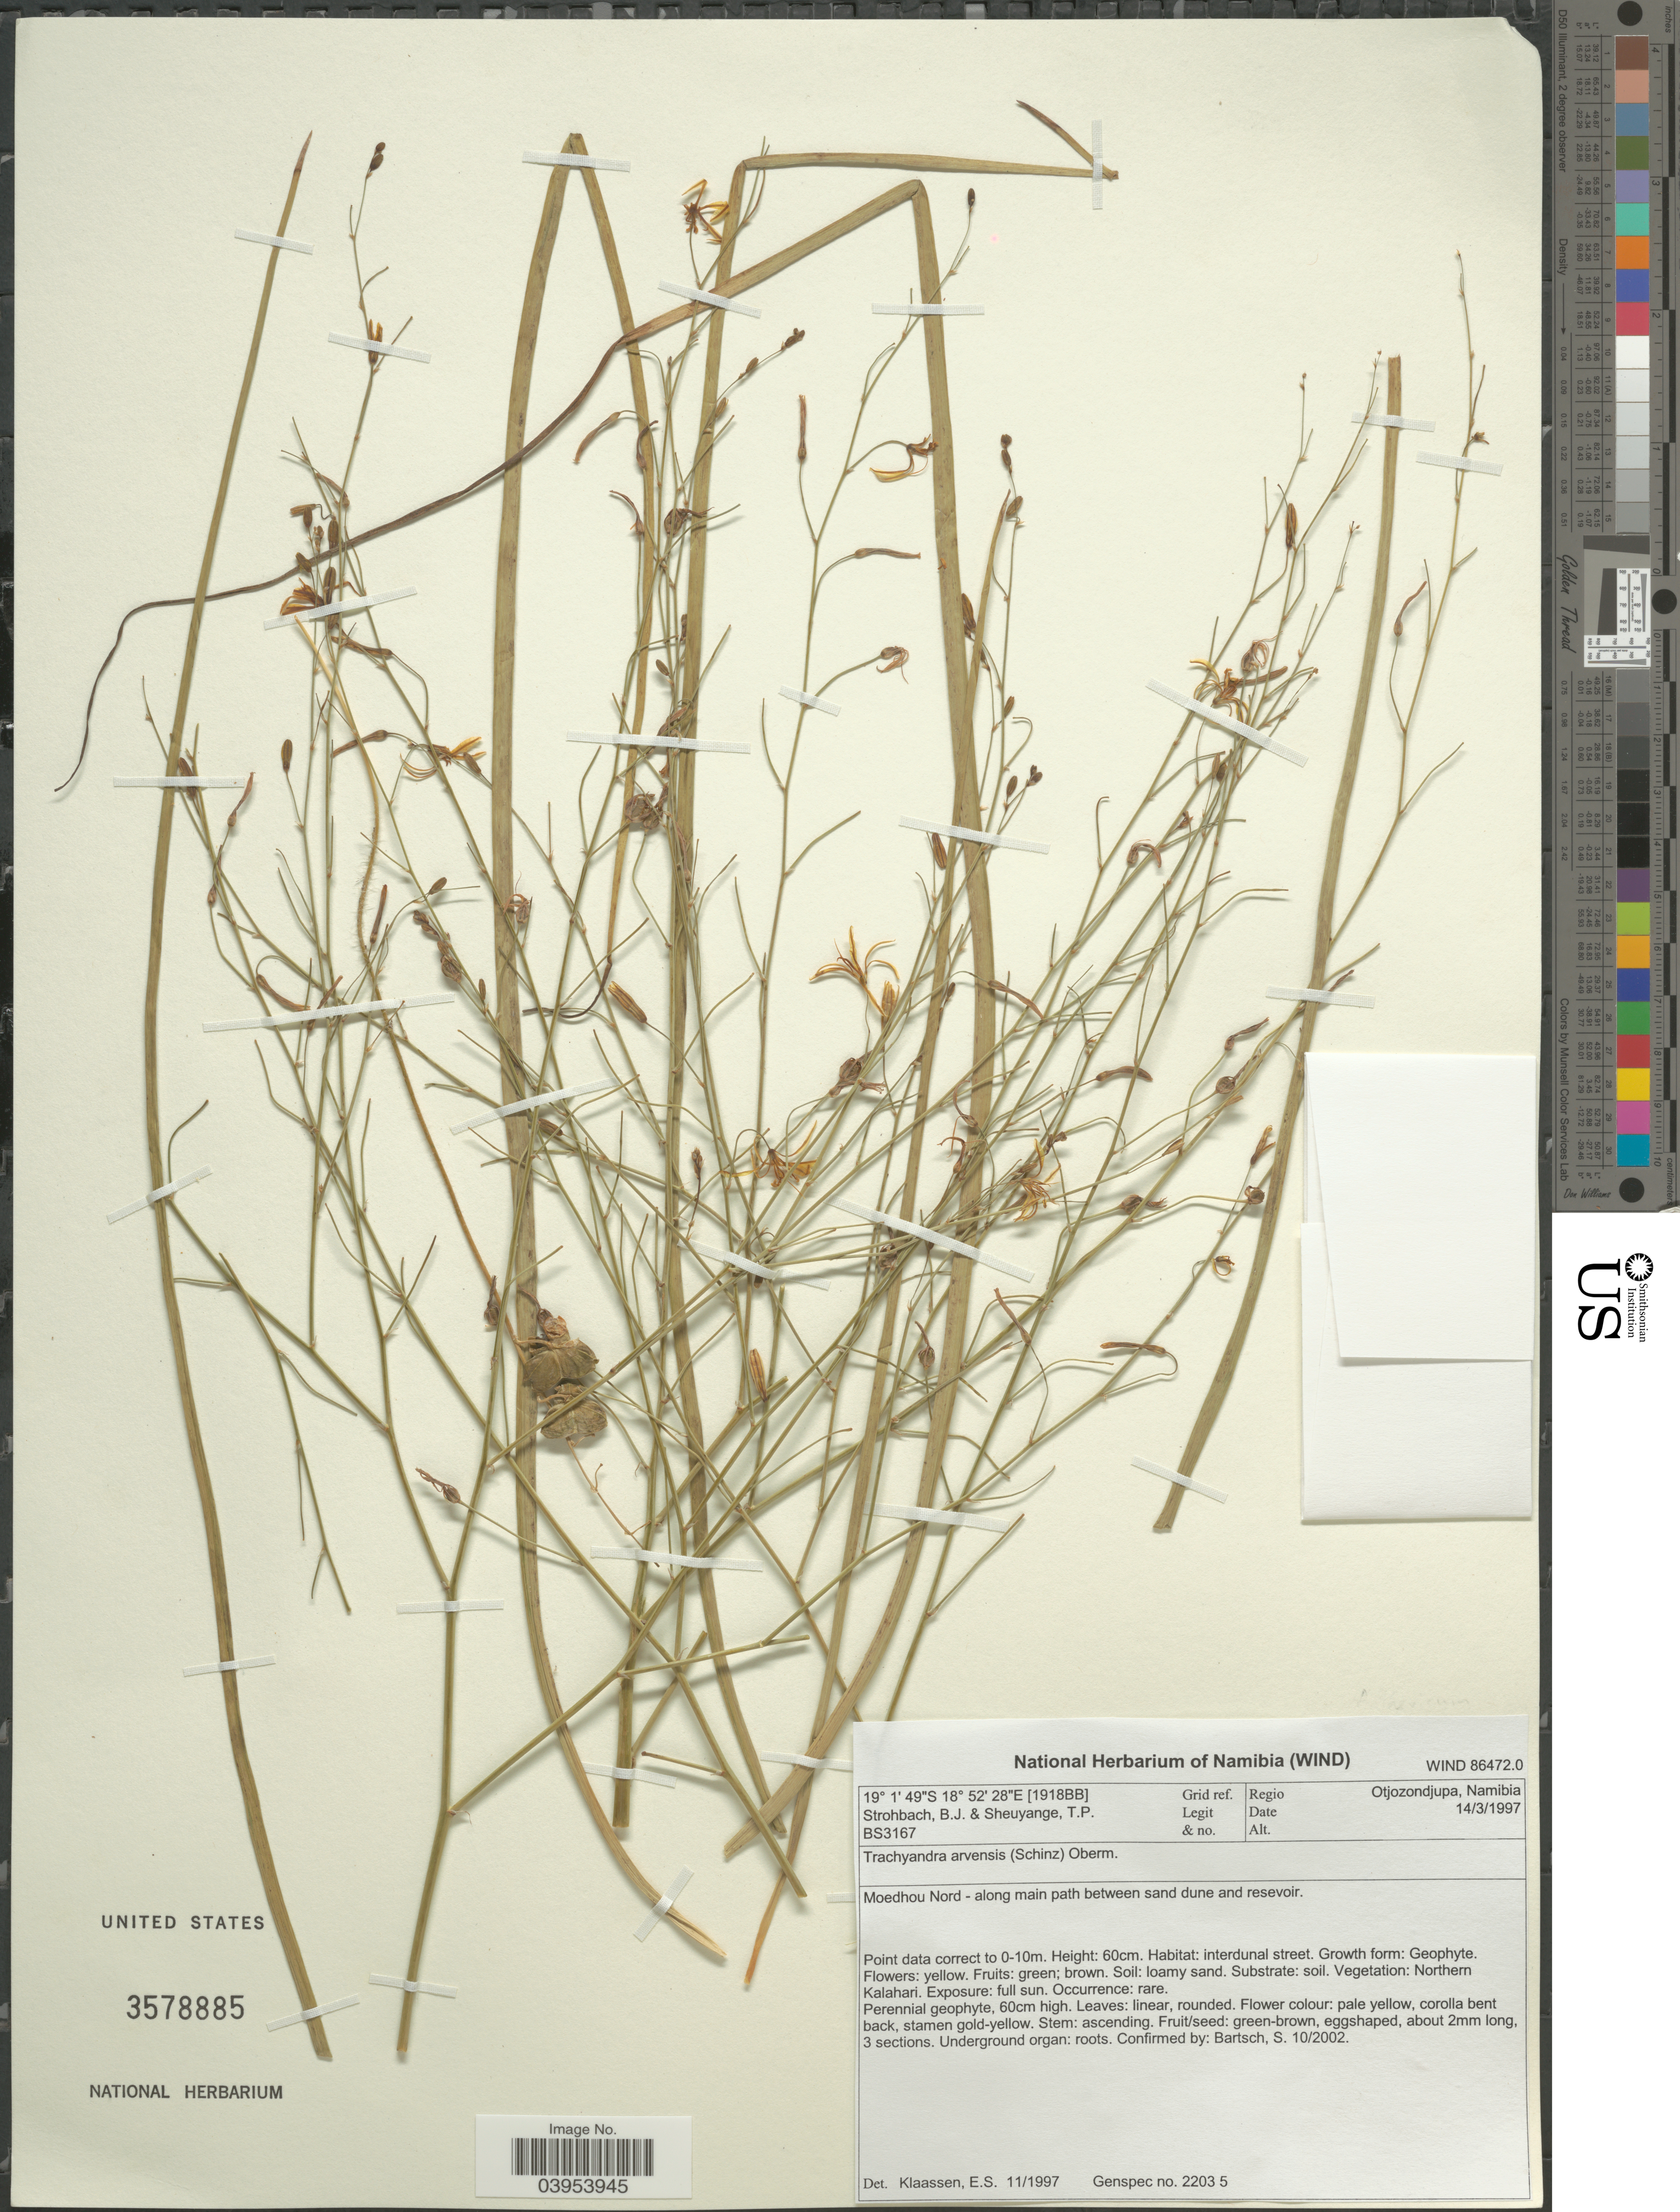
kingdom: Plantae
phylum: Tracheophyta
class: Liliopsida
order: Asparagales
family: Asphodelaceae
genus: Trachyandra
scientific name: Trachyandra arvensis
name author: (Schinz) Oberm.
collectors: B. Strohbach & T. Sheuyange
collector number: BS3167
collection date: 1997-03-14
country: Namibia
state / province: Otjozondjupa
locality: [1918BB] Grid ref. Regio Otjozondjupa. Moedhou Nord - along main path between sand dune and reservoir. Vegetation: Northern Kalahari.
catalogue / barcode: US 3578885